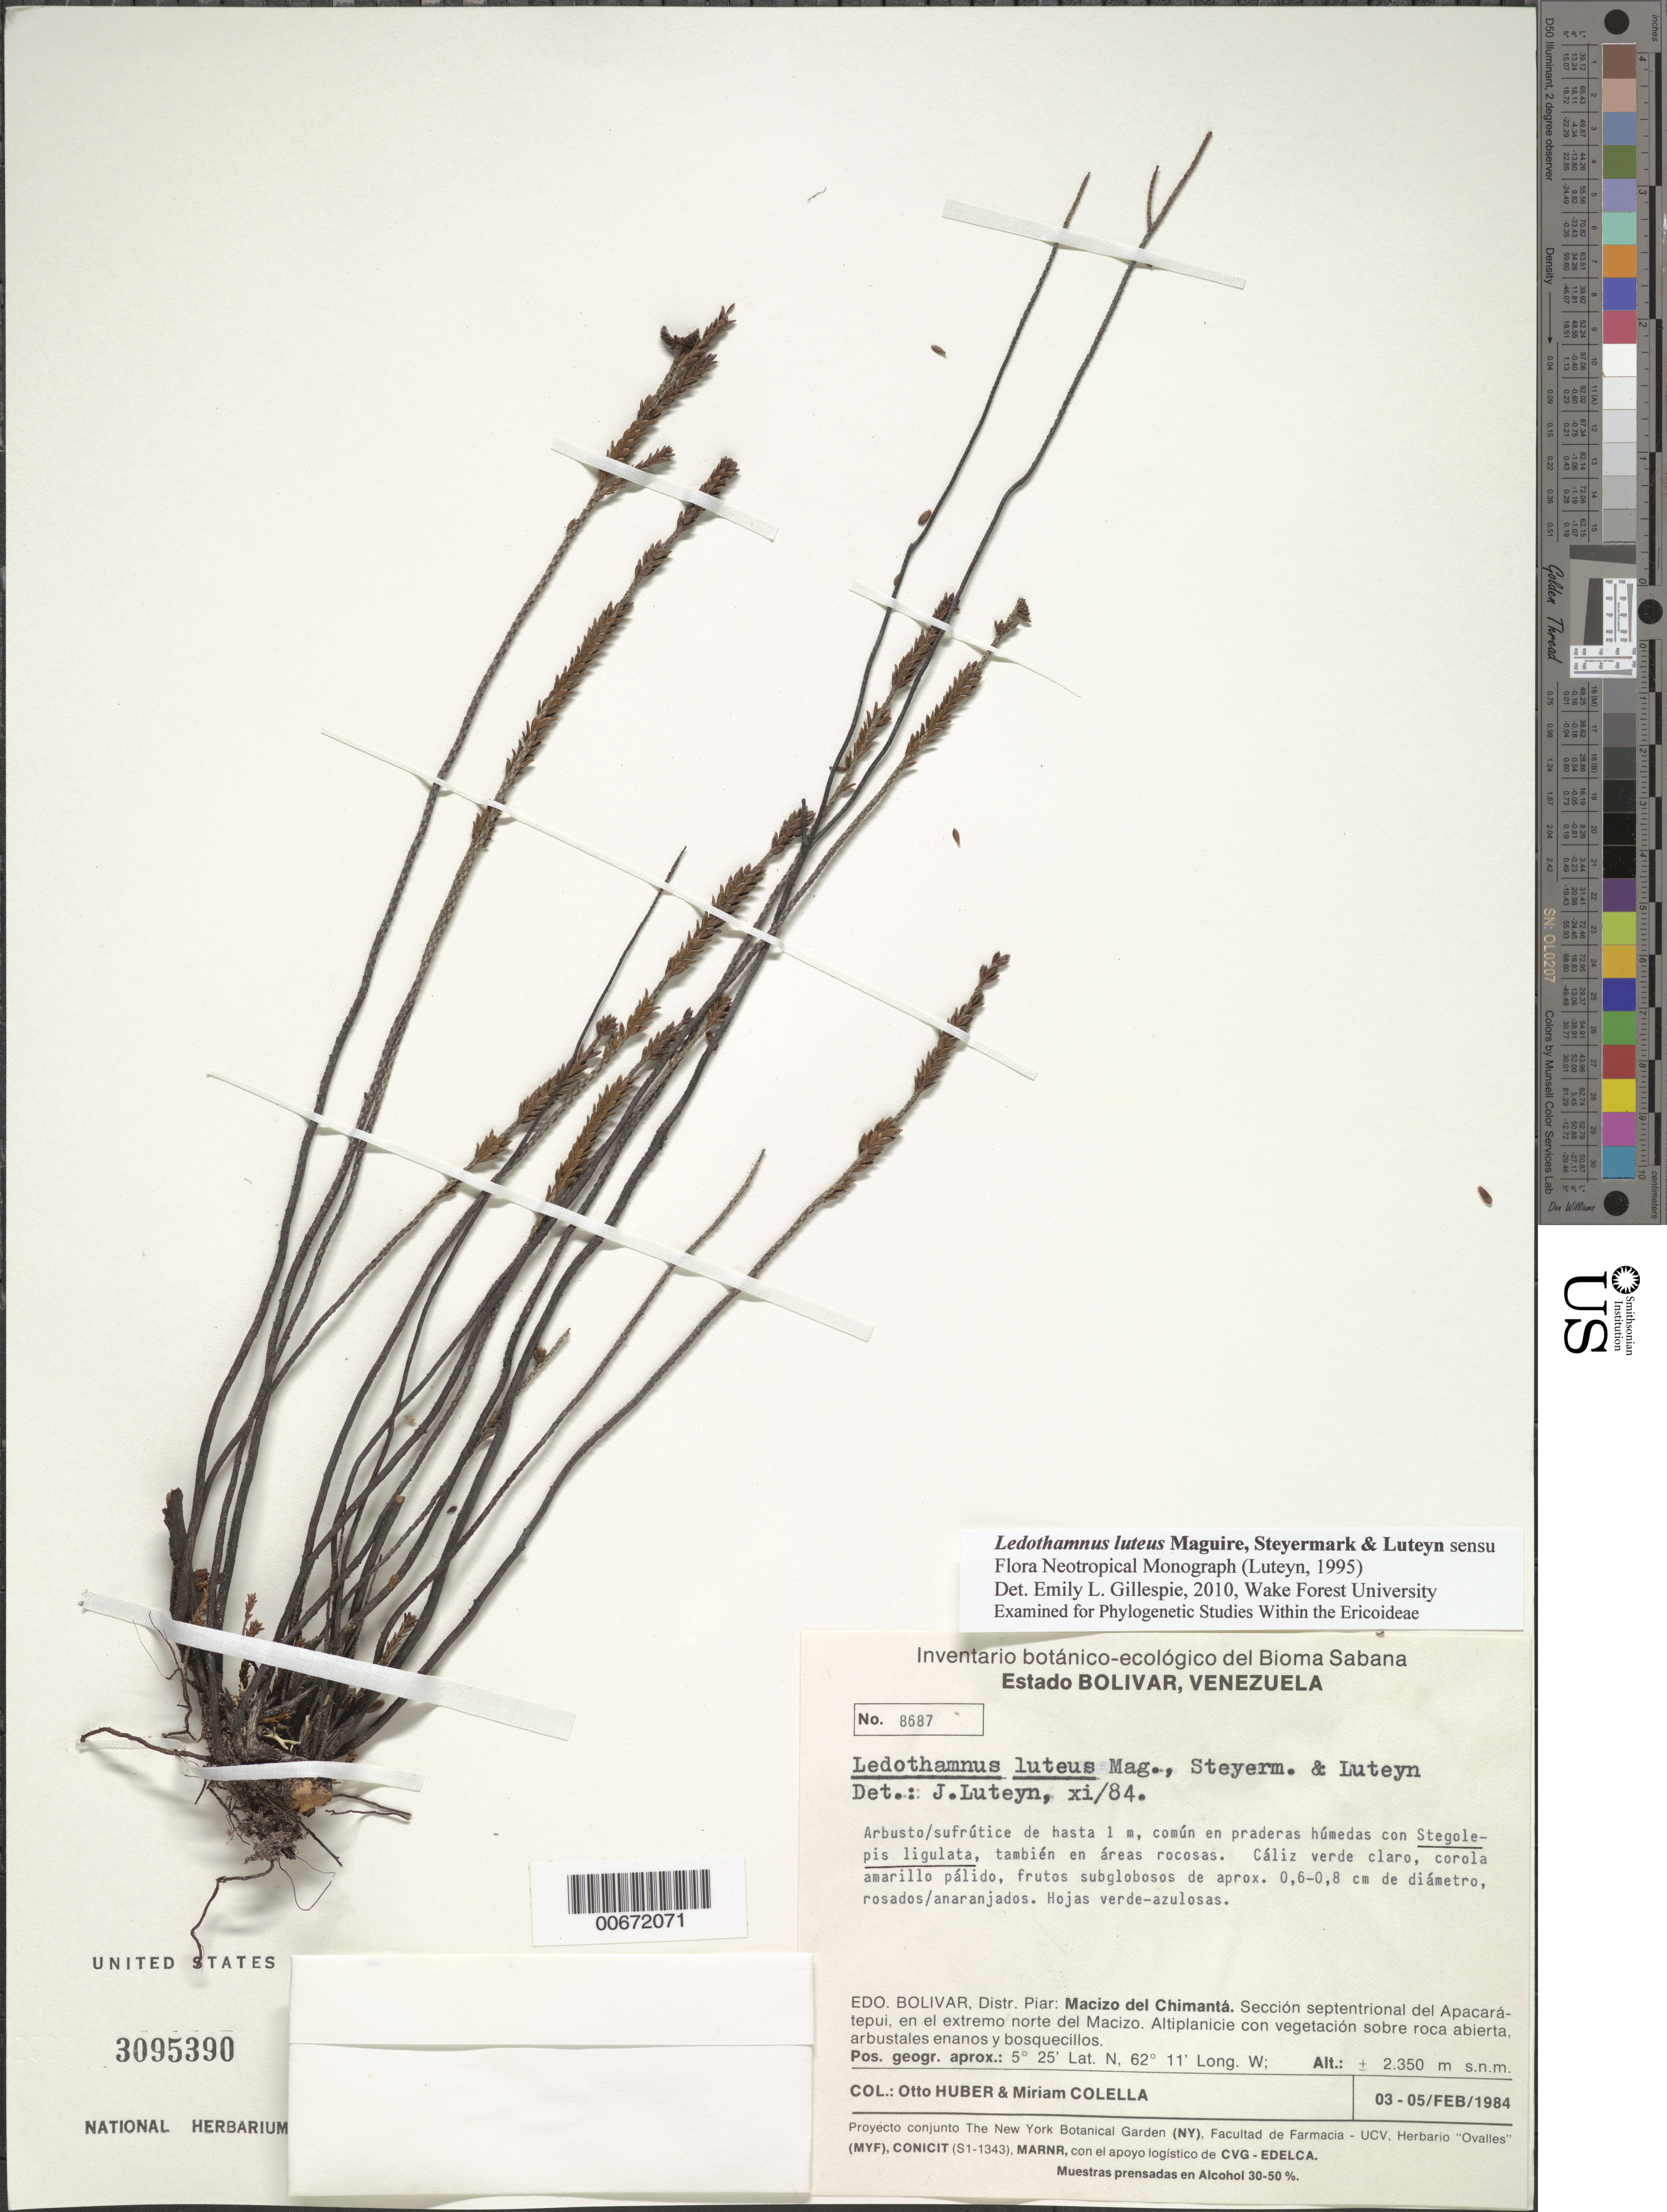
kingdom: Plantae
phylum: Tracheophyta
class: Magnoliopsida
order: Ericales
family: Ericaceae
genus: Ledothamnus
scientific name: Ledothamnus luteus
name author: Maguire et al.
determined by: Luteyn, J. L.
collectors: O. Huber & M. Colella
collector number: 8687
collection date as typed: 3-Feb-84 to 5-Feb-84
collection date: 1984-02-03/1984-02-05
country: Venezuela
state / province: Bolívar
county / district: Piar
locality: Macizo del Chimantá, sección septentríonal del Abacapá-tepuí, en el extremo norte del Macizo.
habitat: Vegetación sobre roca abierta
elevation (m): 2350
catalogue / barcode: US 3095390